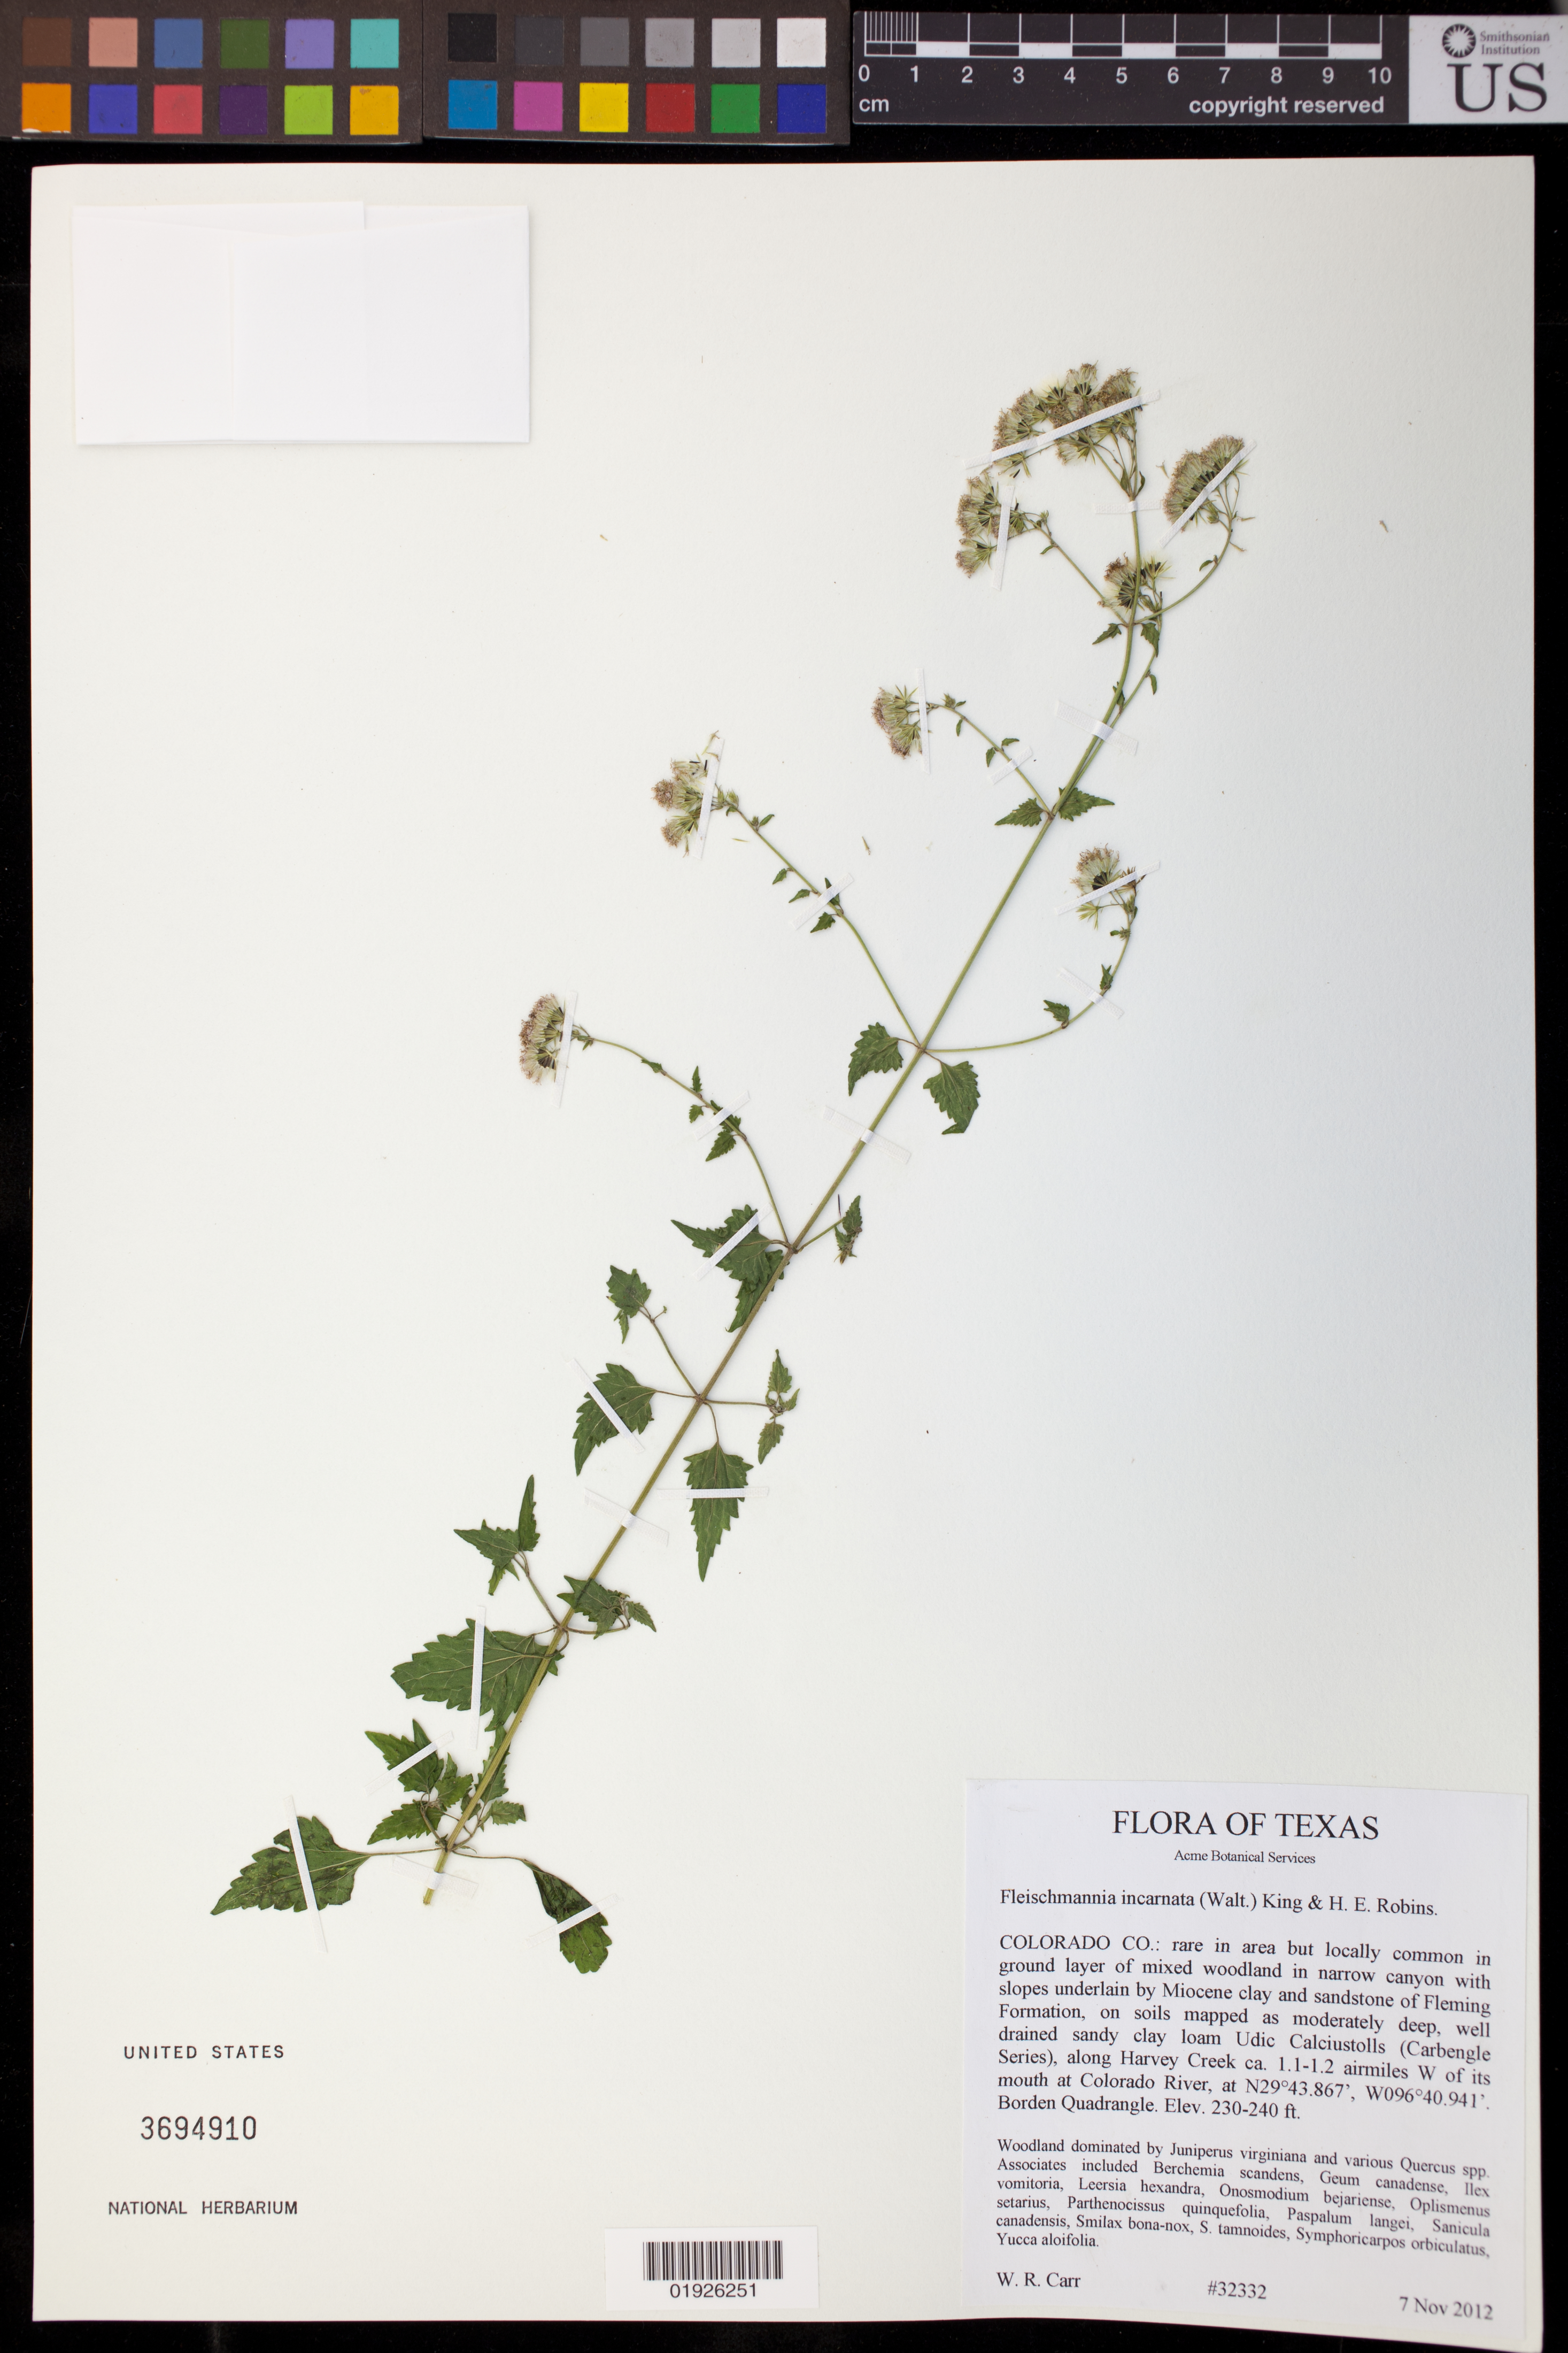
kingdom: Plantae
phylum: Tracheophyta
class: Magnoliopsida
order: Asterales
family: Asteraceae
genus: Fleischmannia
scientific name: Fleischmannia incarnata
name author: (Walter) R.M. King & H. Rob.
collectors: W. Carr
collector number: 32332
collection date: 2012-11-07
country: United States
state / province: Texas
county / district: Colorado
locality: Along Harvey Creek ca. 1.1 - 1.2 airmiles W of its mouth at Colorado River. Borden Quadrangle.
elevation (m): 70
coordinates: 29 43.867 N, 096 40.941 W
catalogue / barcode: US 3694910